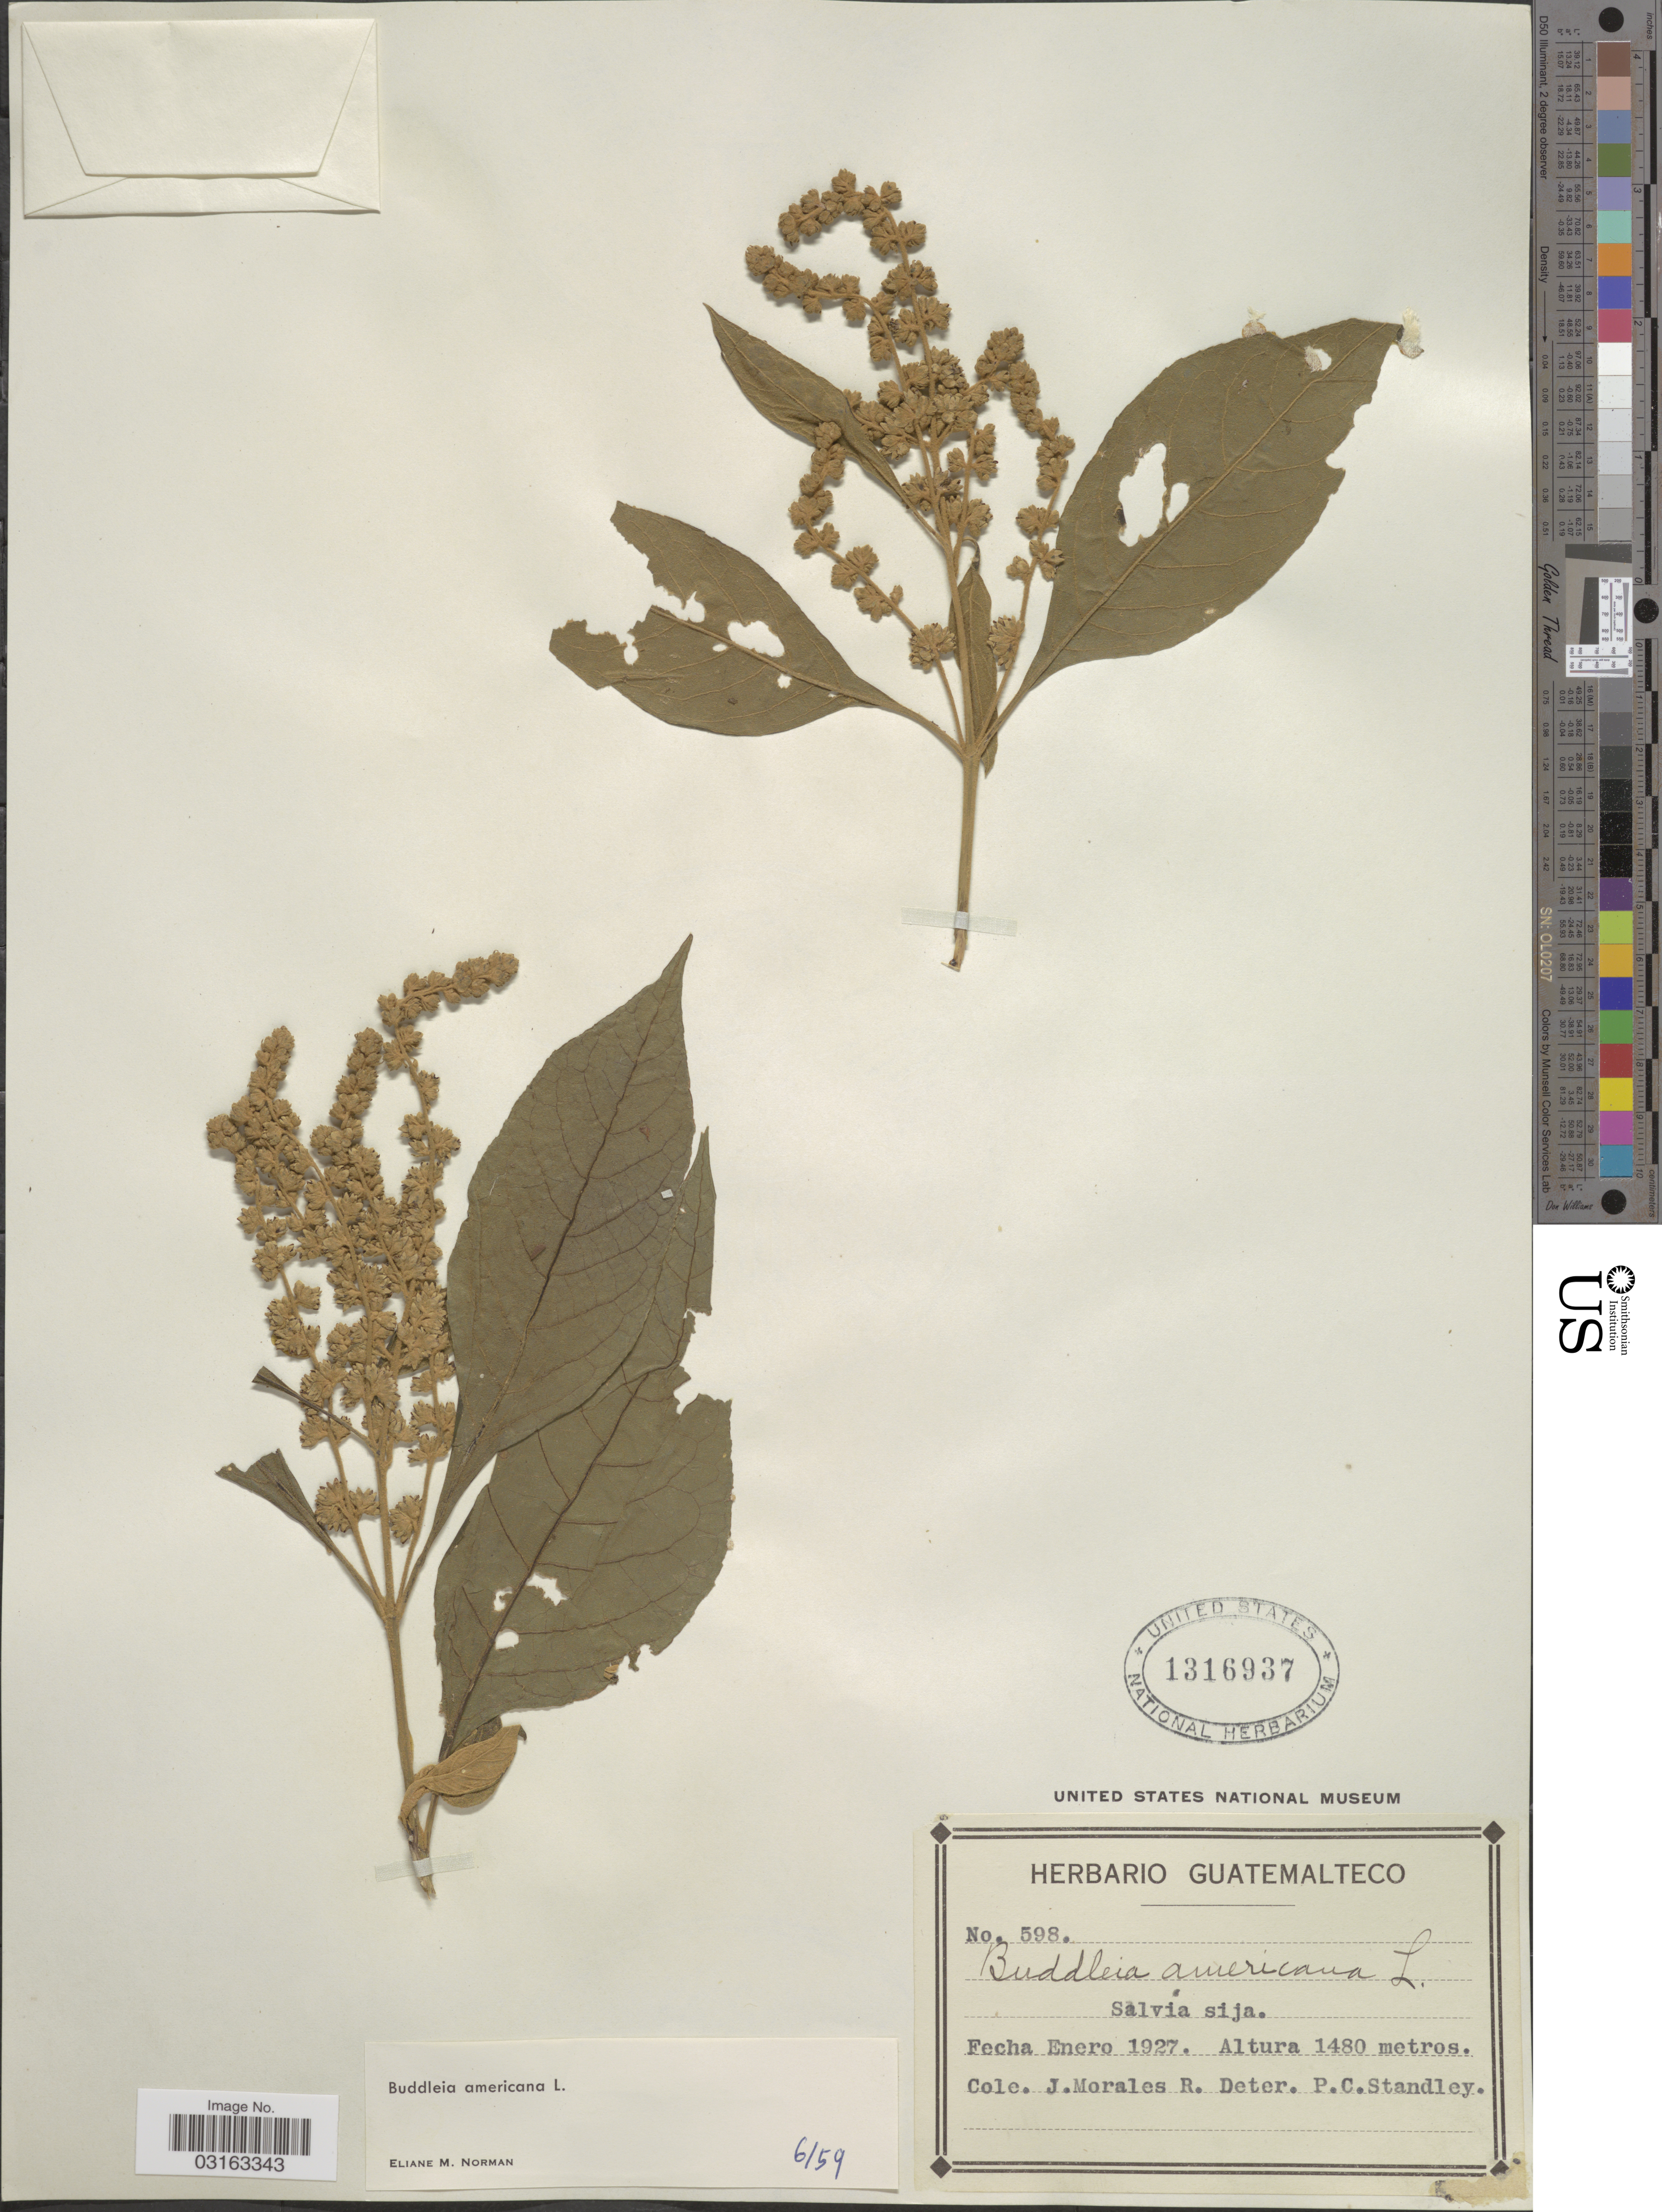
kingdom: Plantae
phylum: Tracheophyta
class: Magnoliopsida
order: Lamiales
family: Scrophulariaceae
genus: Buddleja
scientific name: Buddleja americana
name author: L.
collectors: J. Morales R.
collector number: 598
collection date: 1927-01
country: Guatemala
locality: Salvia sija [unsure placement].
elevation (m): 1480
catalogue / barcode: US 1316937